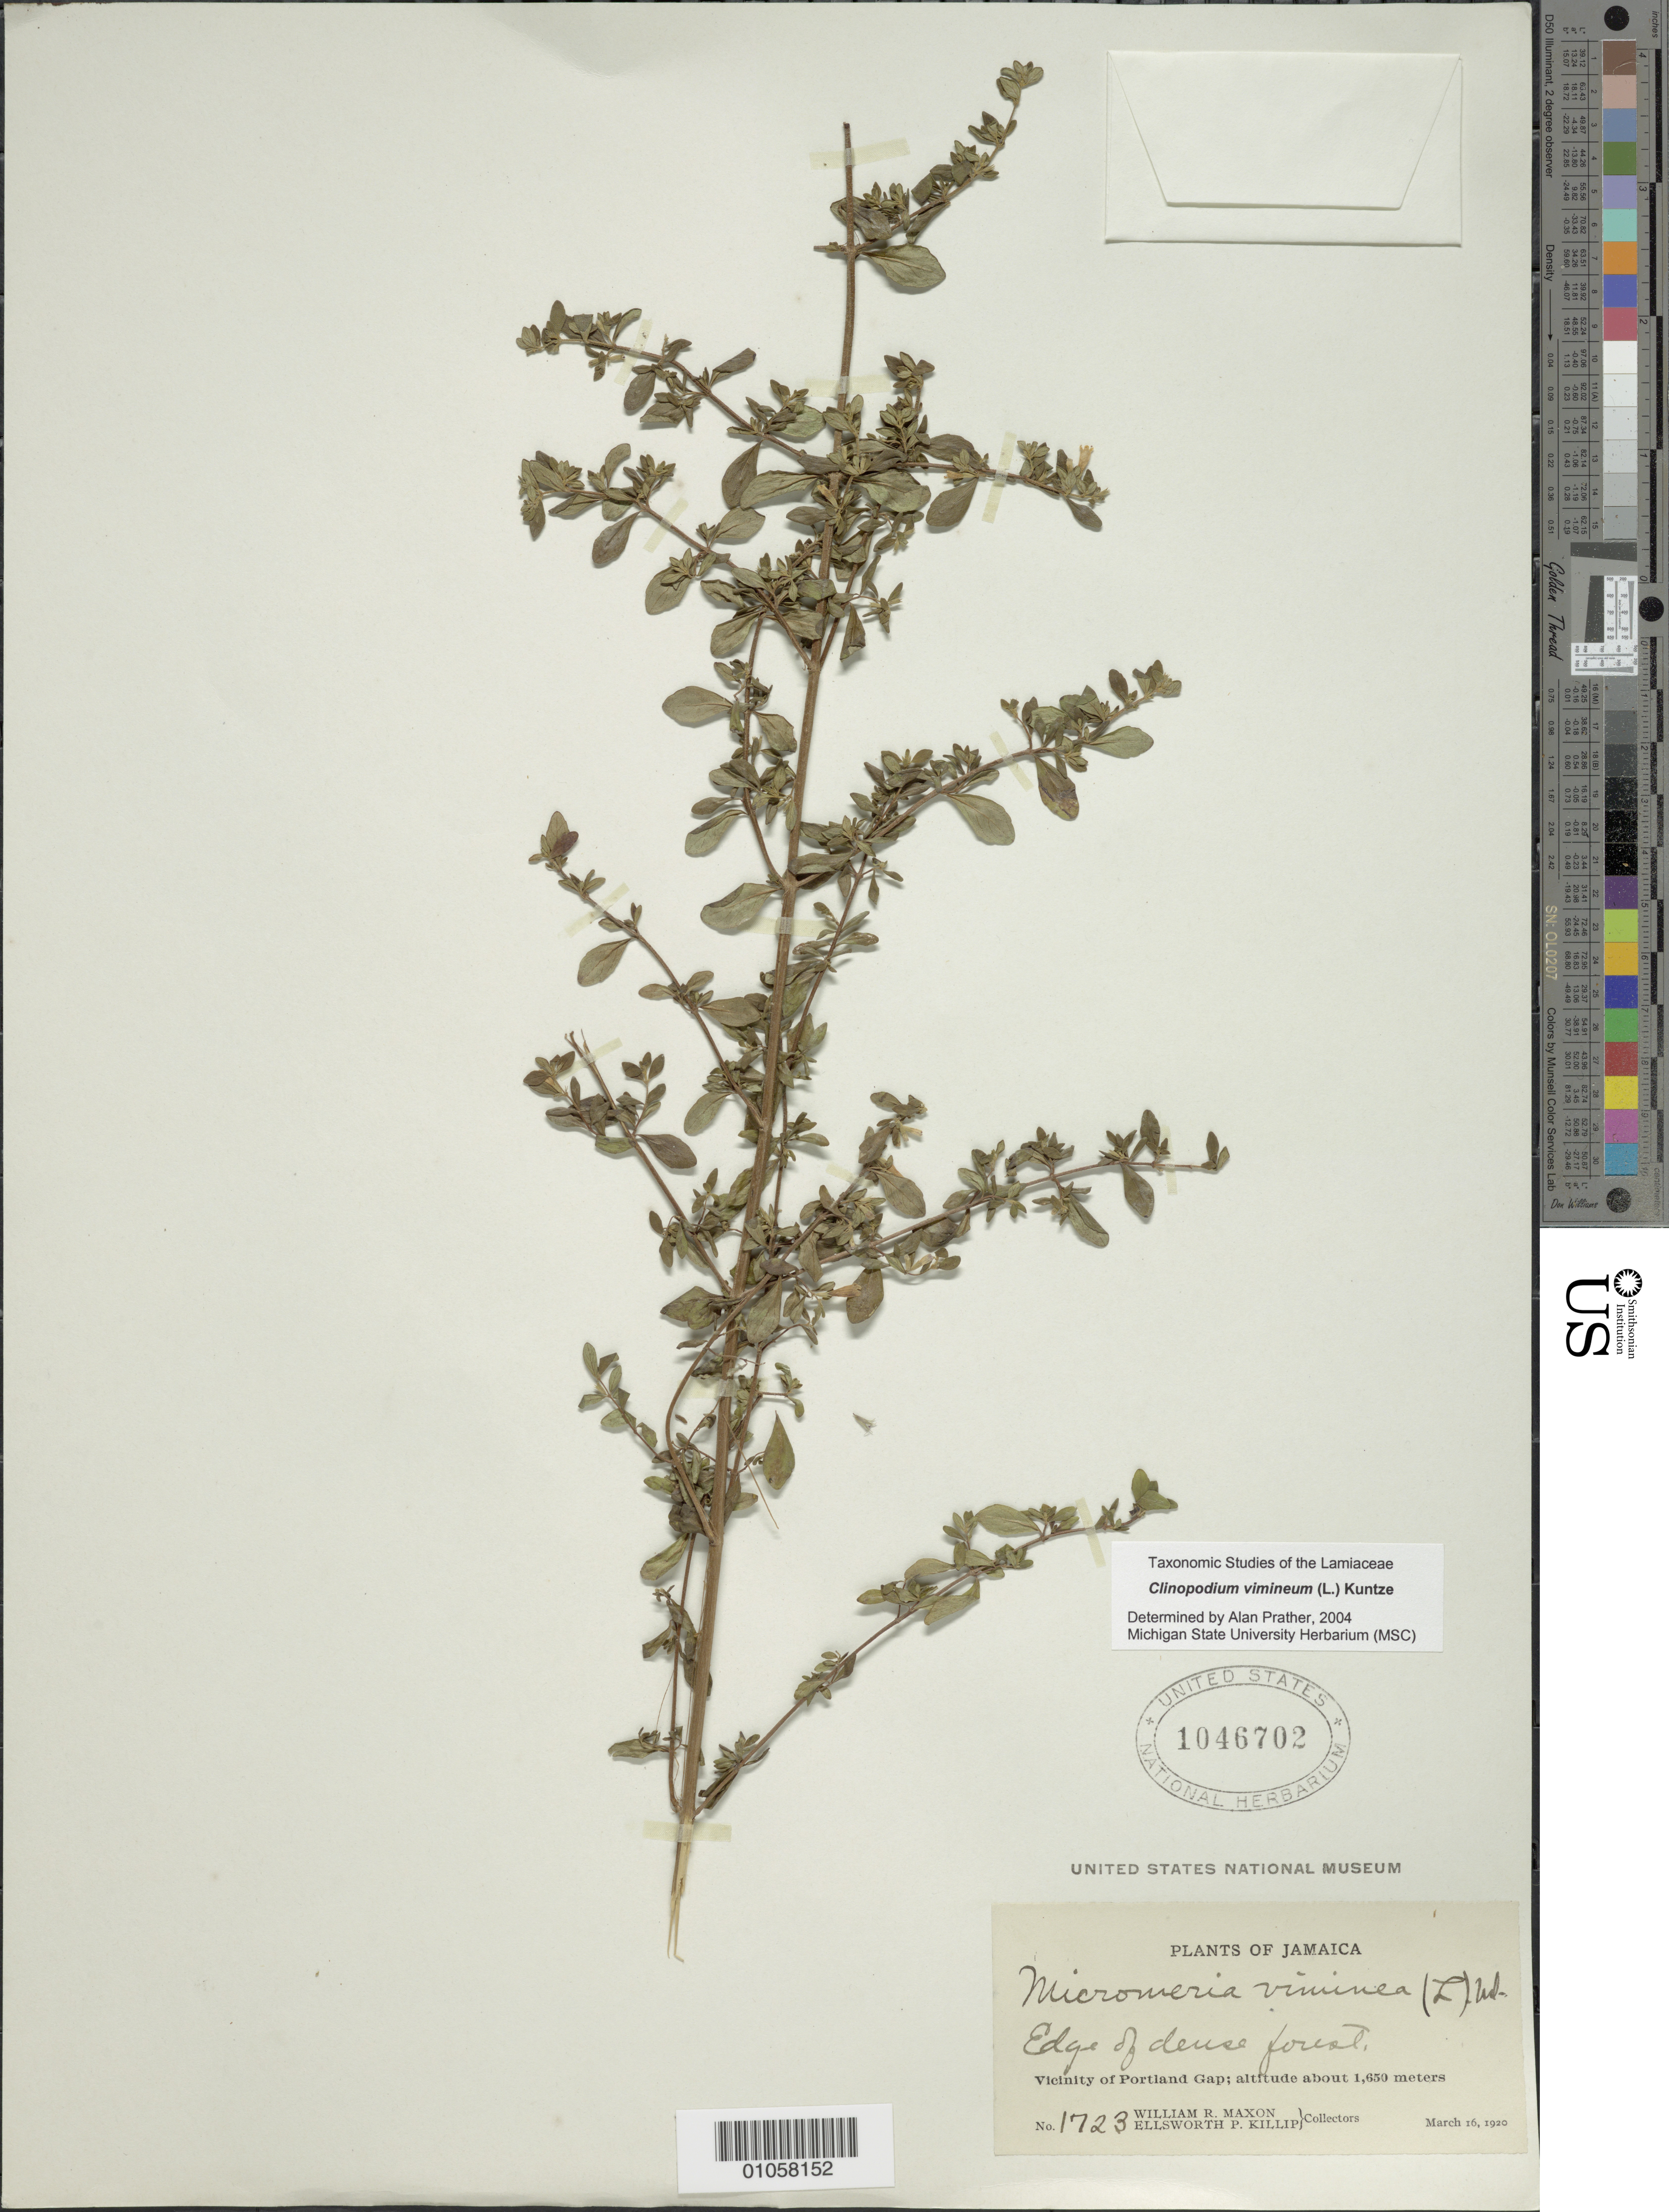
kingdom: Plantae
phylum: Tracheophyta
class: Magnoliopsida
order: Lamiales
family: Lamiaceae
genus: Clinopodium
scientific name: Clinopodium vimineum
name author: (L.) Kuntze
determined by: Prather, L. A.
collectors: W. R. Maxon & E. P. Killip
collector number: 1723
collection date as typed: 16 Mar 1920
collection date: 1920-03-16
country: Jamaica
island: Jamaica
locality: Portland Gap vicinity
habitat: Edge of dense forest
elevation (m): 1650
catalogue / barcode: US 1046702